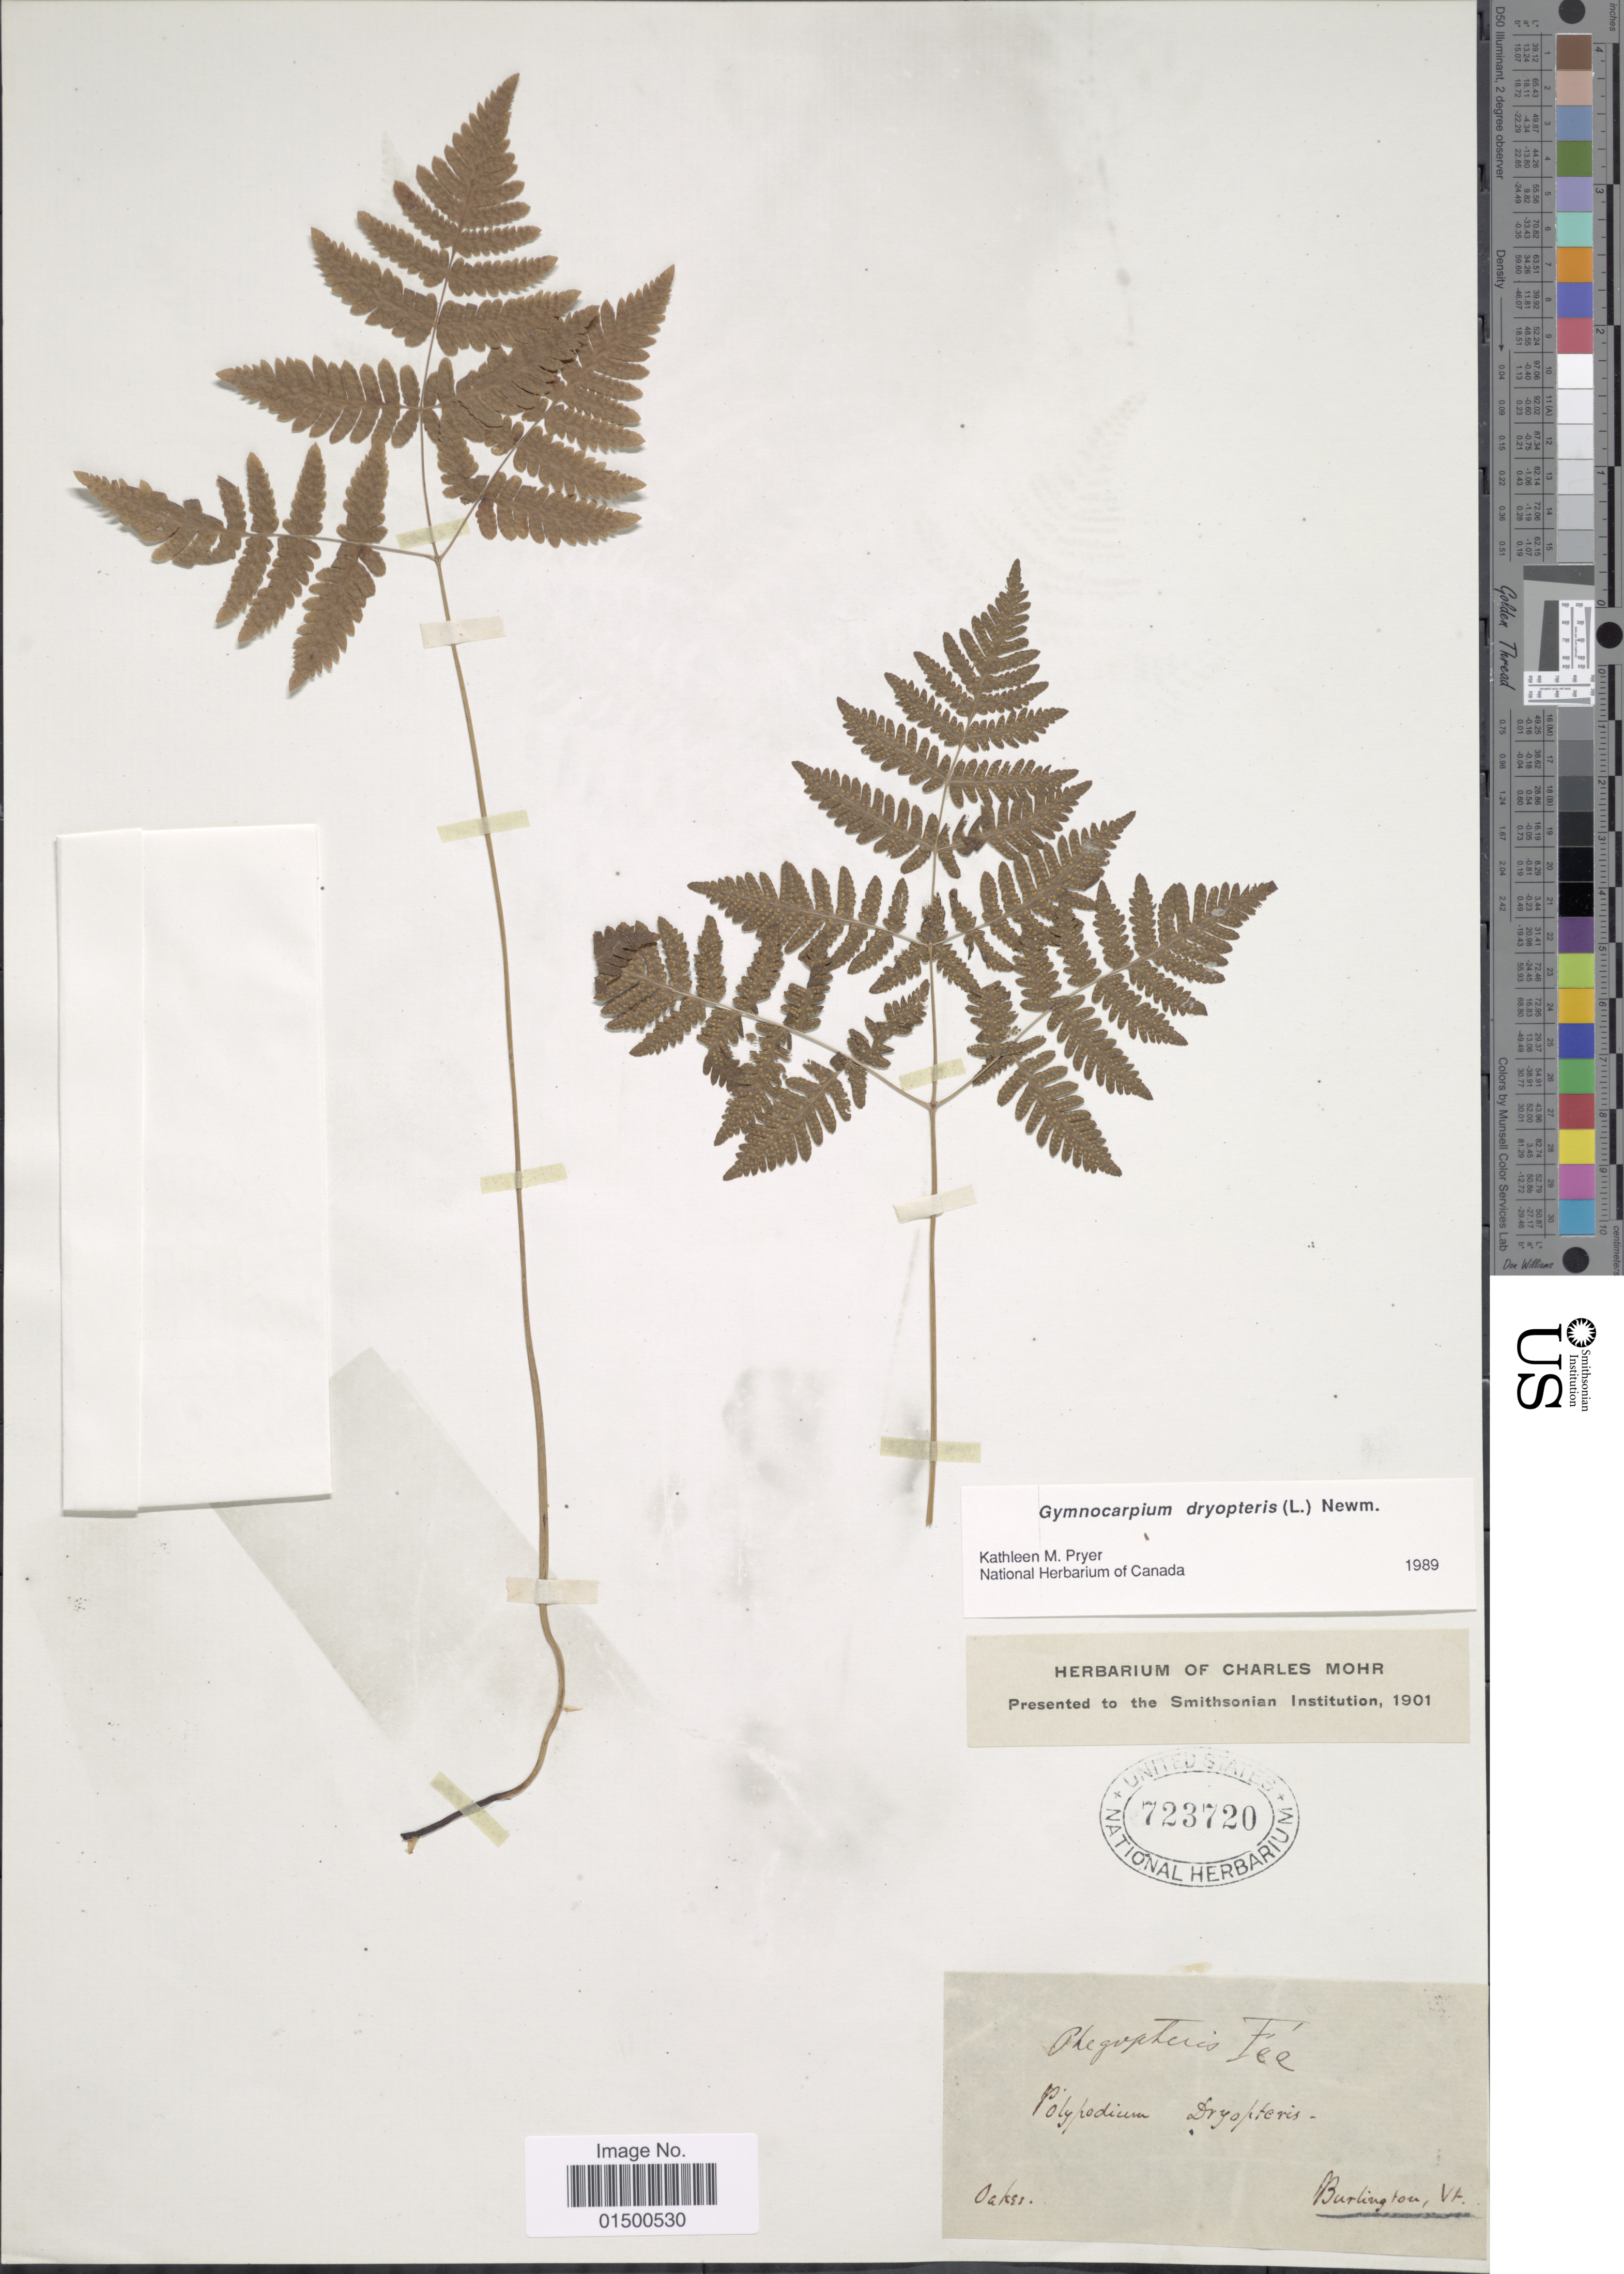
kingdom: Plantae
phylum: Tracheophyta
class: Polypodiopsida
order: Polypodiales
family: Cystopteridaceae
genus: Gymnocarpium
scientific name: Gymnocarpium dryopteris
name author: (L.) Newman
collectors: -. Oakes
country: United States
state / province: Vermont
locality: Burlington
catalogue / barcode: US 723720